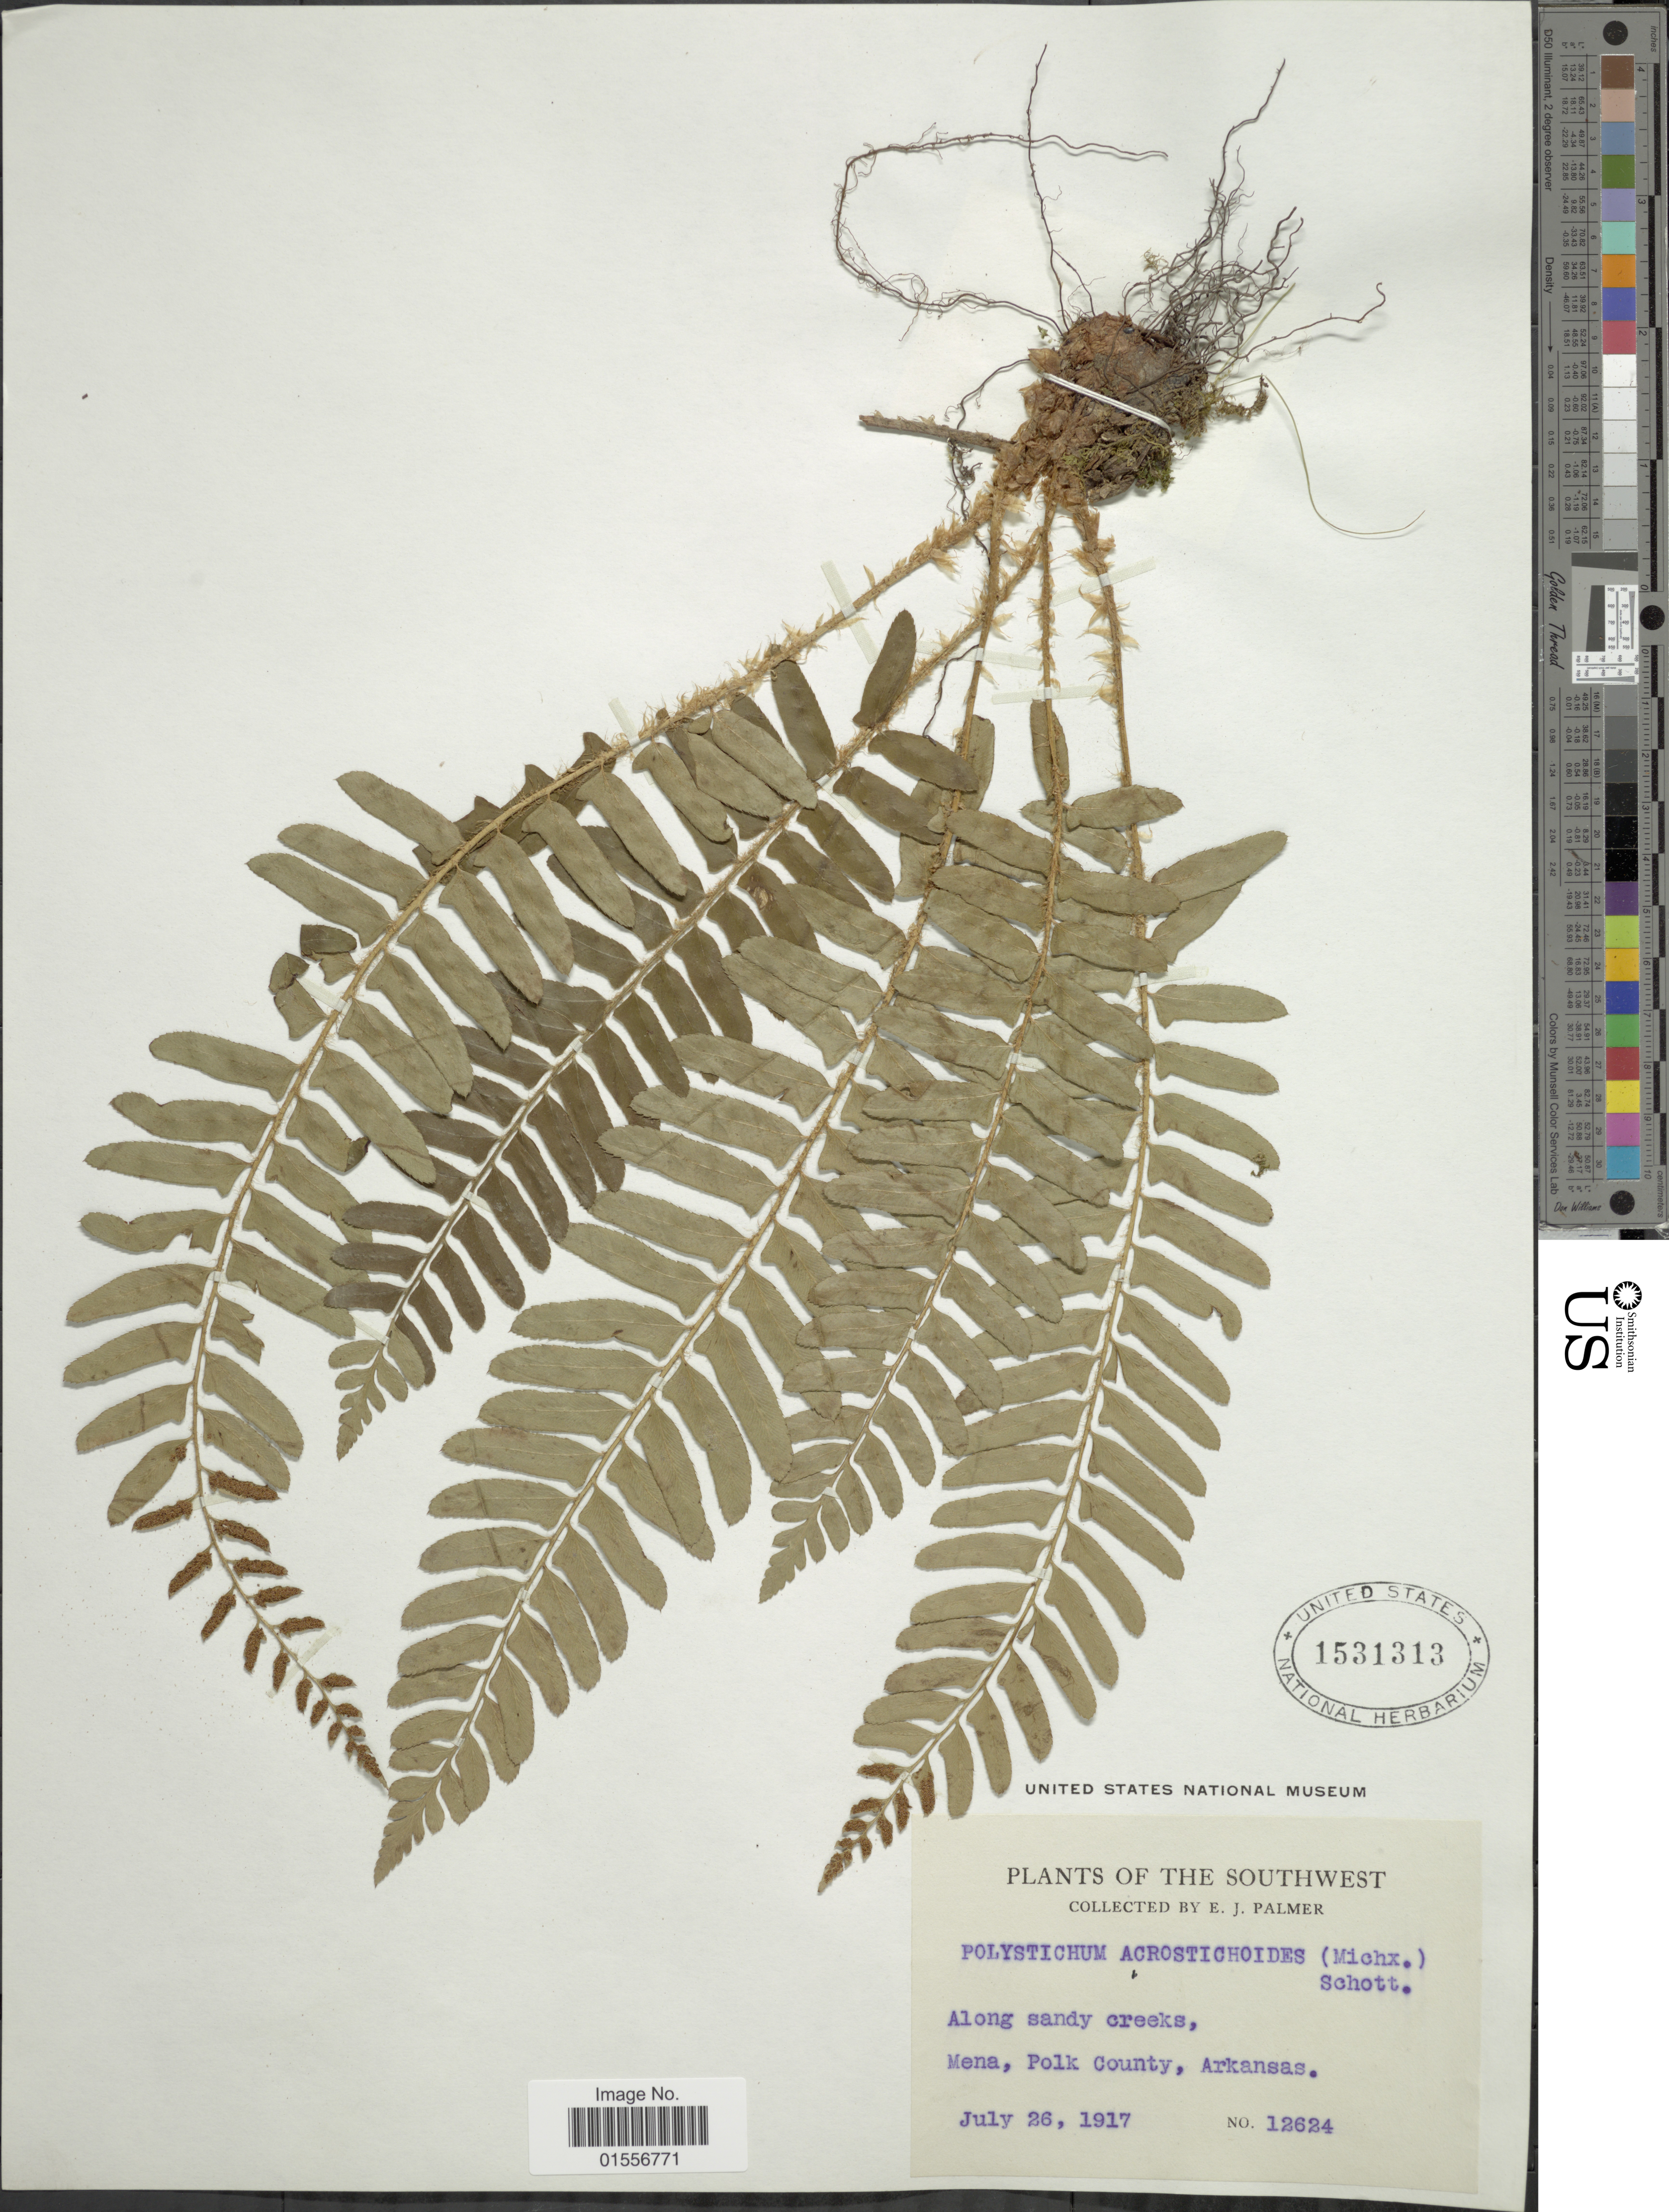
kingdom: Plantae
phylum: Tracheophyta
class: Polypodiopsida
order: Polypodiales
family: Dryopteridaceae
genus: Polystichum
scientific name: Polystichum acrostichoides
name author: (Michx.) Schott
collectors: E. J. Palmer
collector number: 12624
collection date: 1917-07-26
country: United States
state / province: Arkansas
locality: Southwest, along sandy creeks, Mena, Polk County.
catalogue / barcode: US 1531313